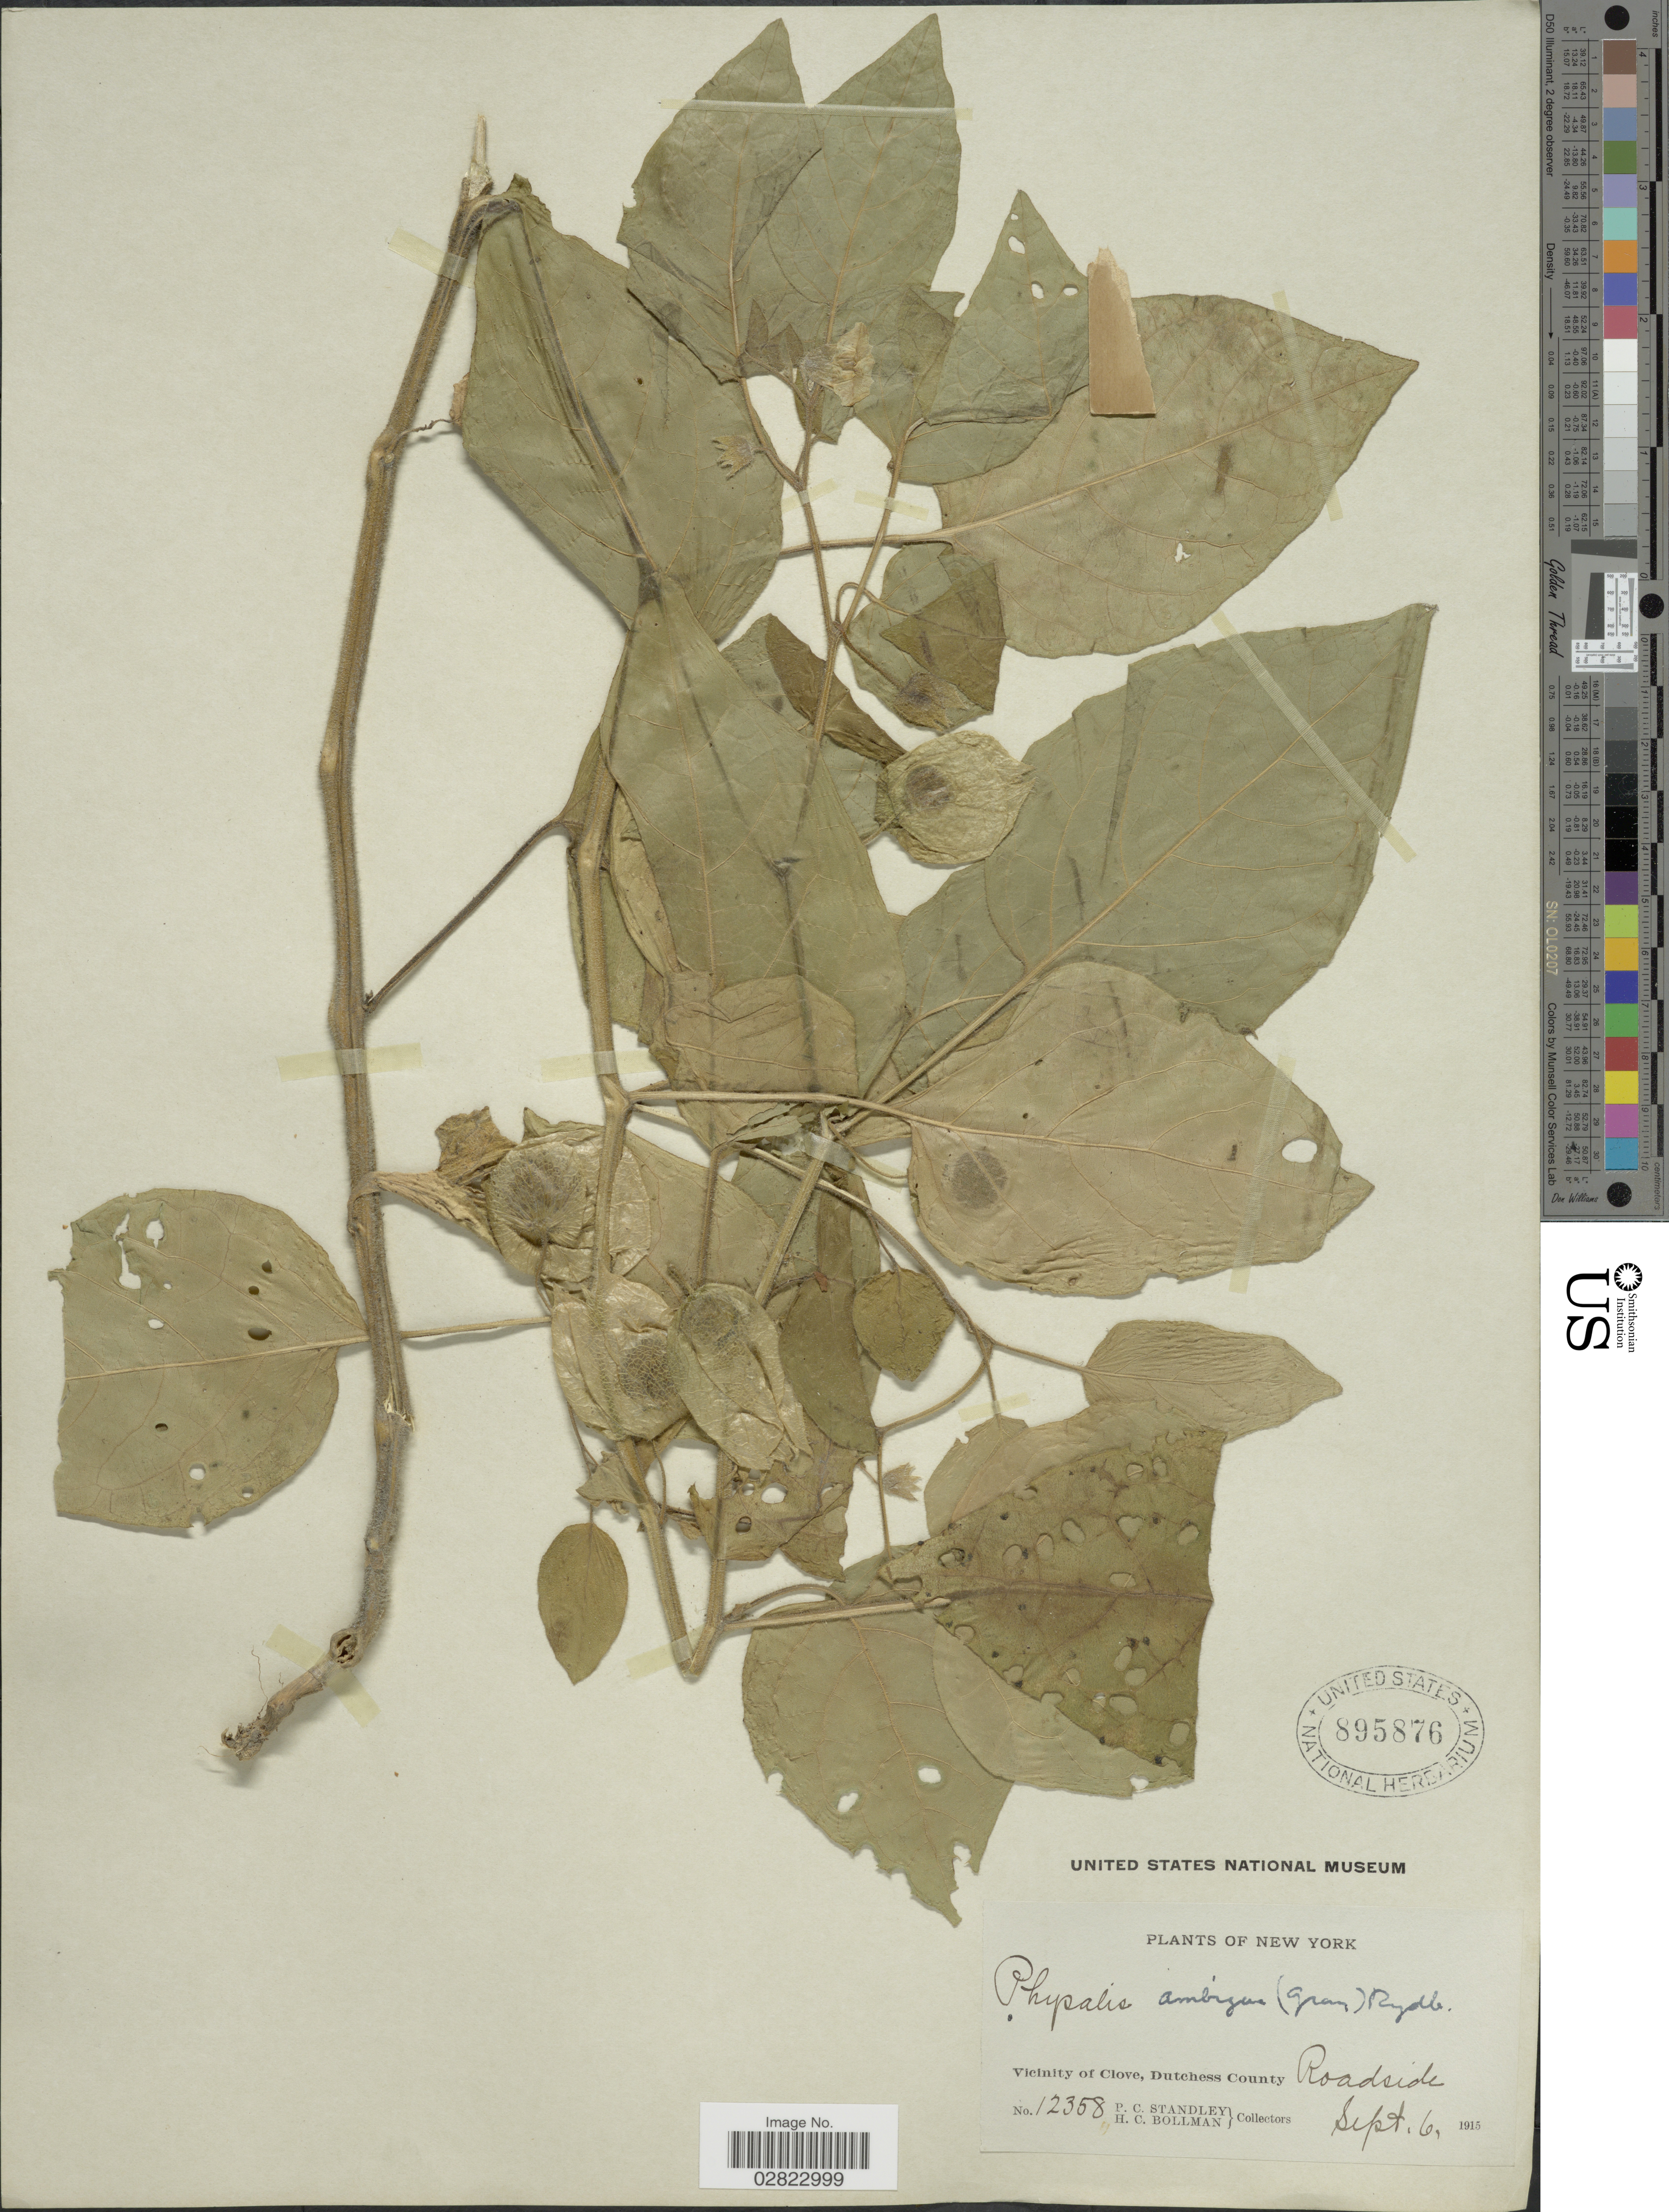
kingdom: Plantae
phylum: Tracheophyta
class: Magnoliopsida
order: Solanales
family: Solanaceae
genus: Physalis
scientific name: Physalis ambigua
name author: (A. Gray) Britton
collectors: P. C. Standley & H. C. Bollman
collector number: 12358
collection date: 1915-09-06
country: United States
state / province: New York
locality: Vicinity of Clove, Dutchess County Roadside.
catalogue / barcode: US 895876